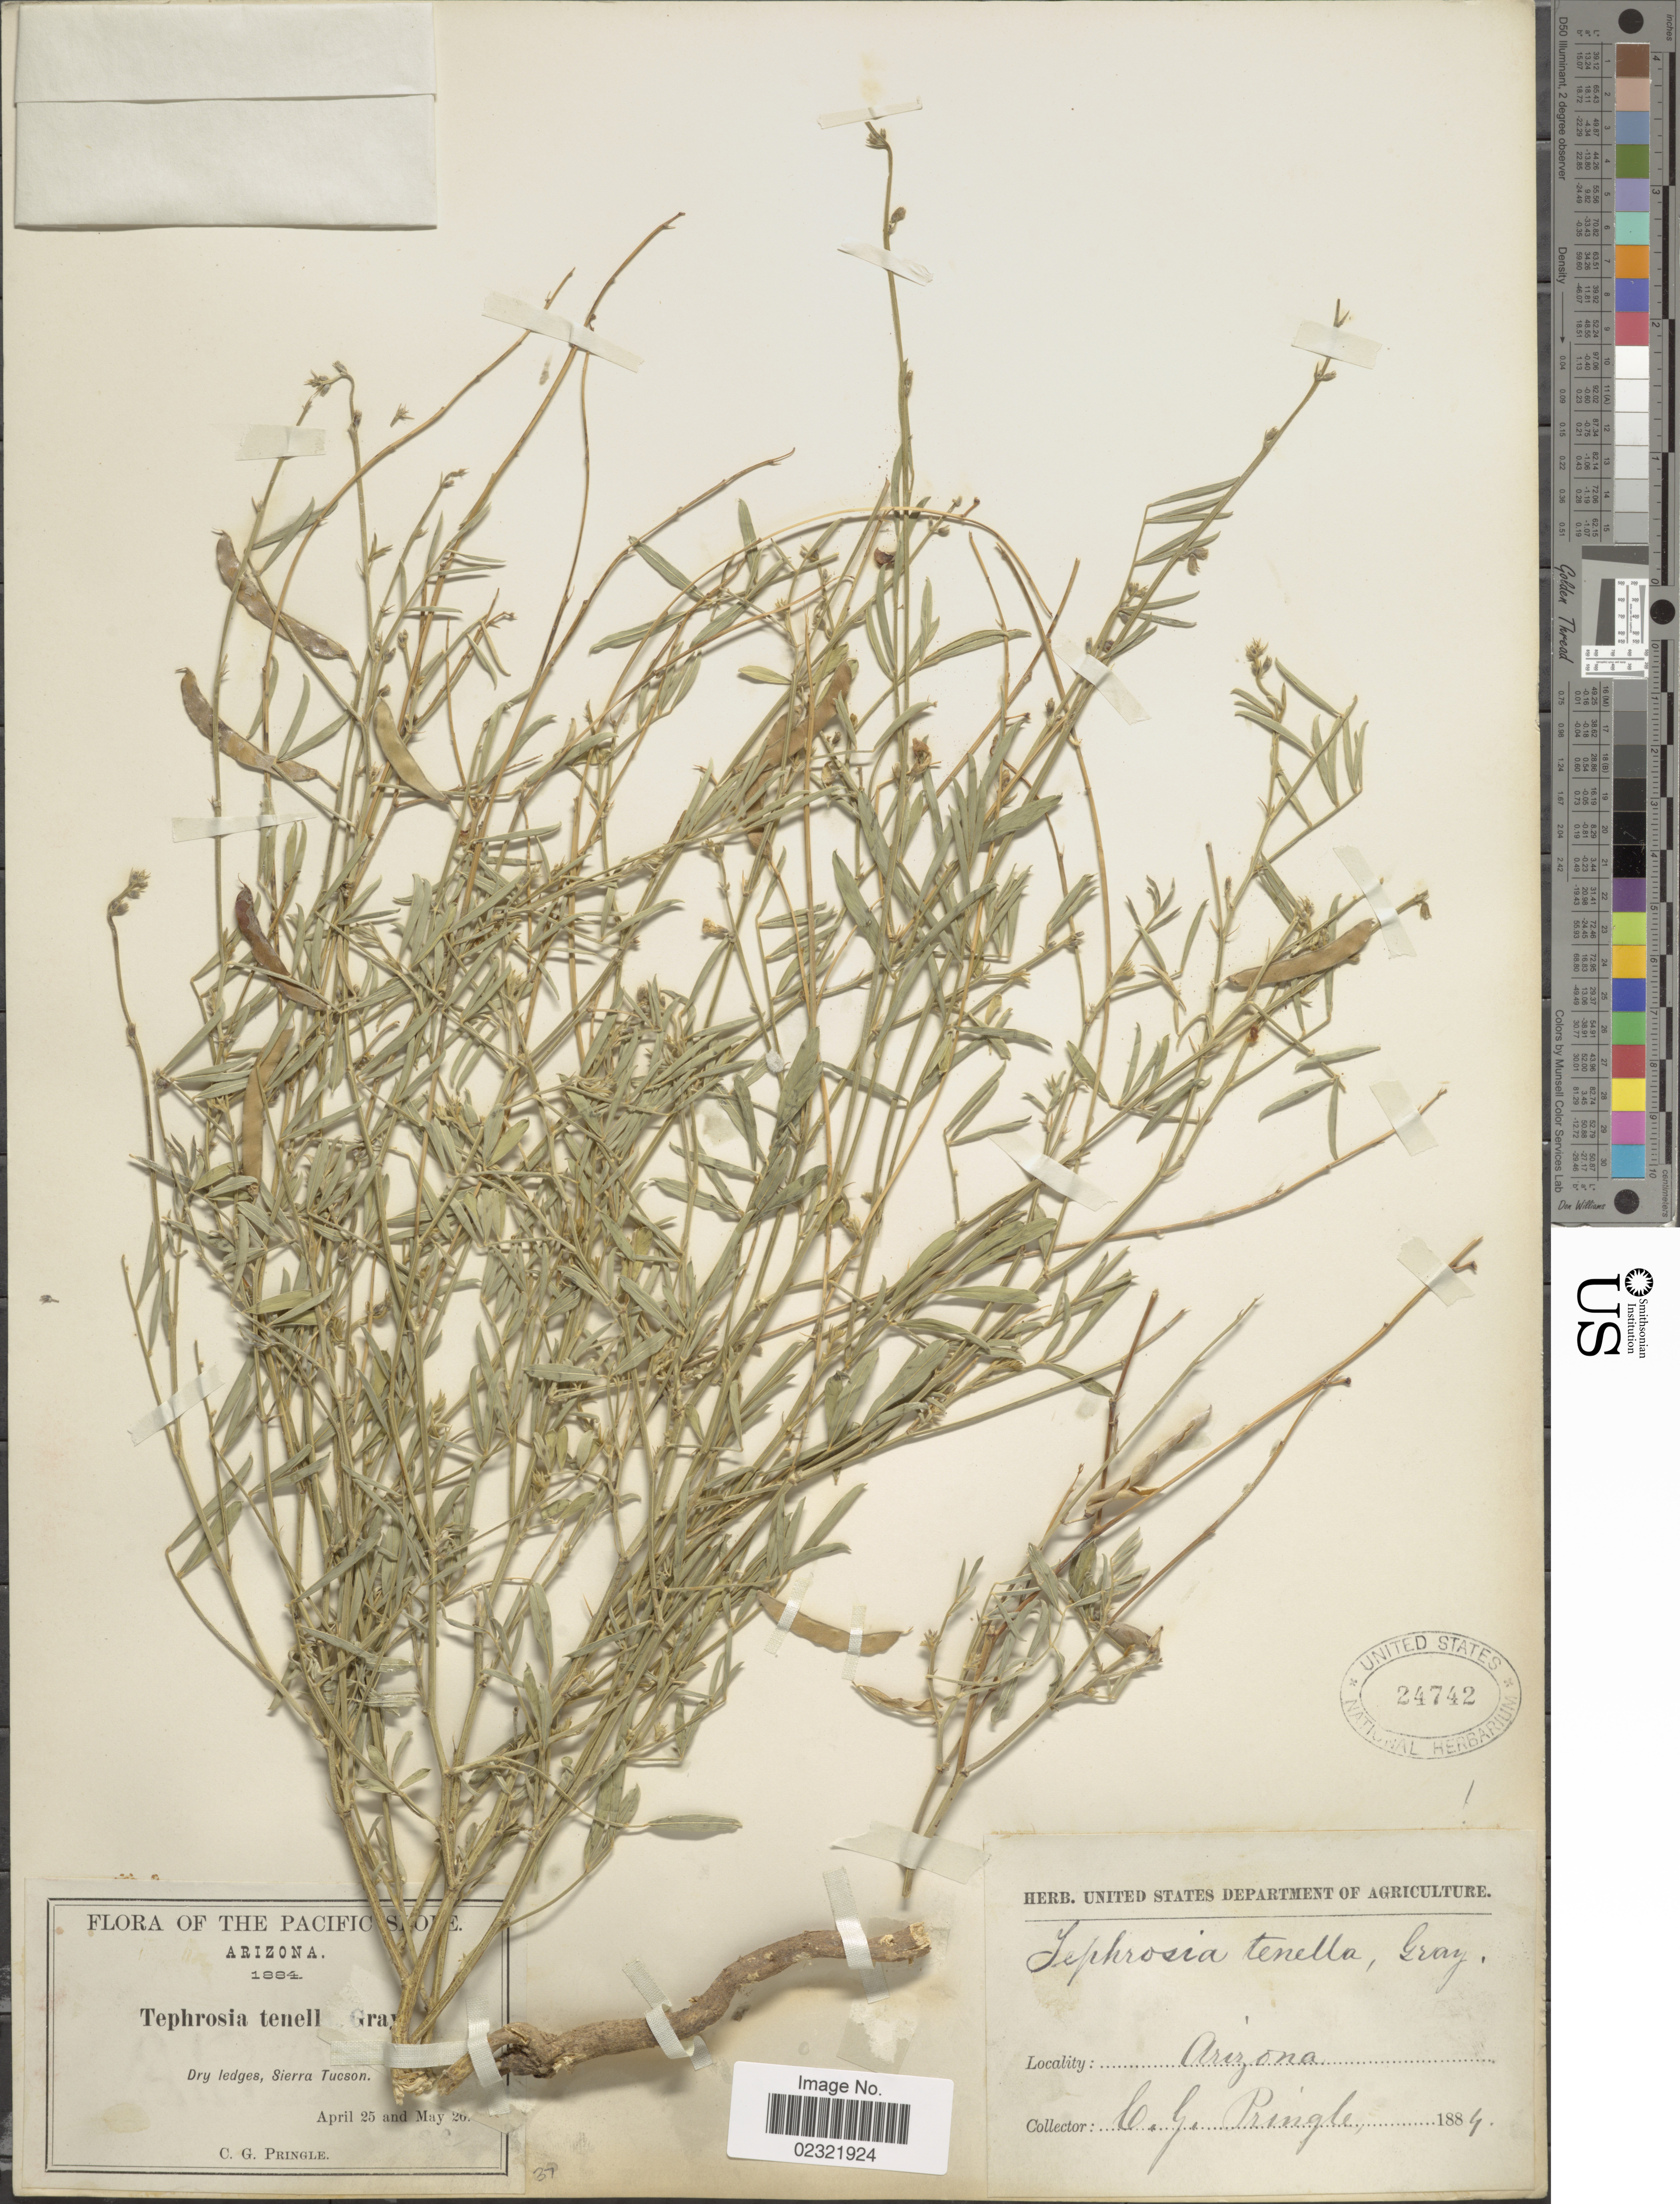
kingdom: Plantae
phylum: Tracheophyta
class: Magnoliopsida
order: Fabales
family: Fabaceae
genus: Tephrosia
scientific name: Tephrosia tenella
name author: A. Gray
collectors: C. G. Pringle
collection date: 1884-04-25/1884-05-26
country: United States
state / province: Arizona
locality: The Pacific Slope, Dry ledges, Sierra Tucson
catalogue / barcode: US 24742